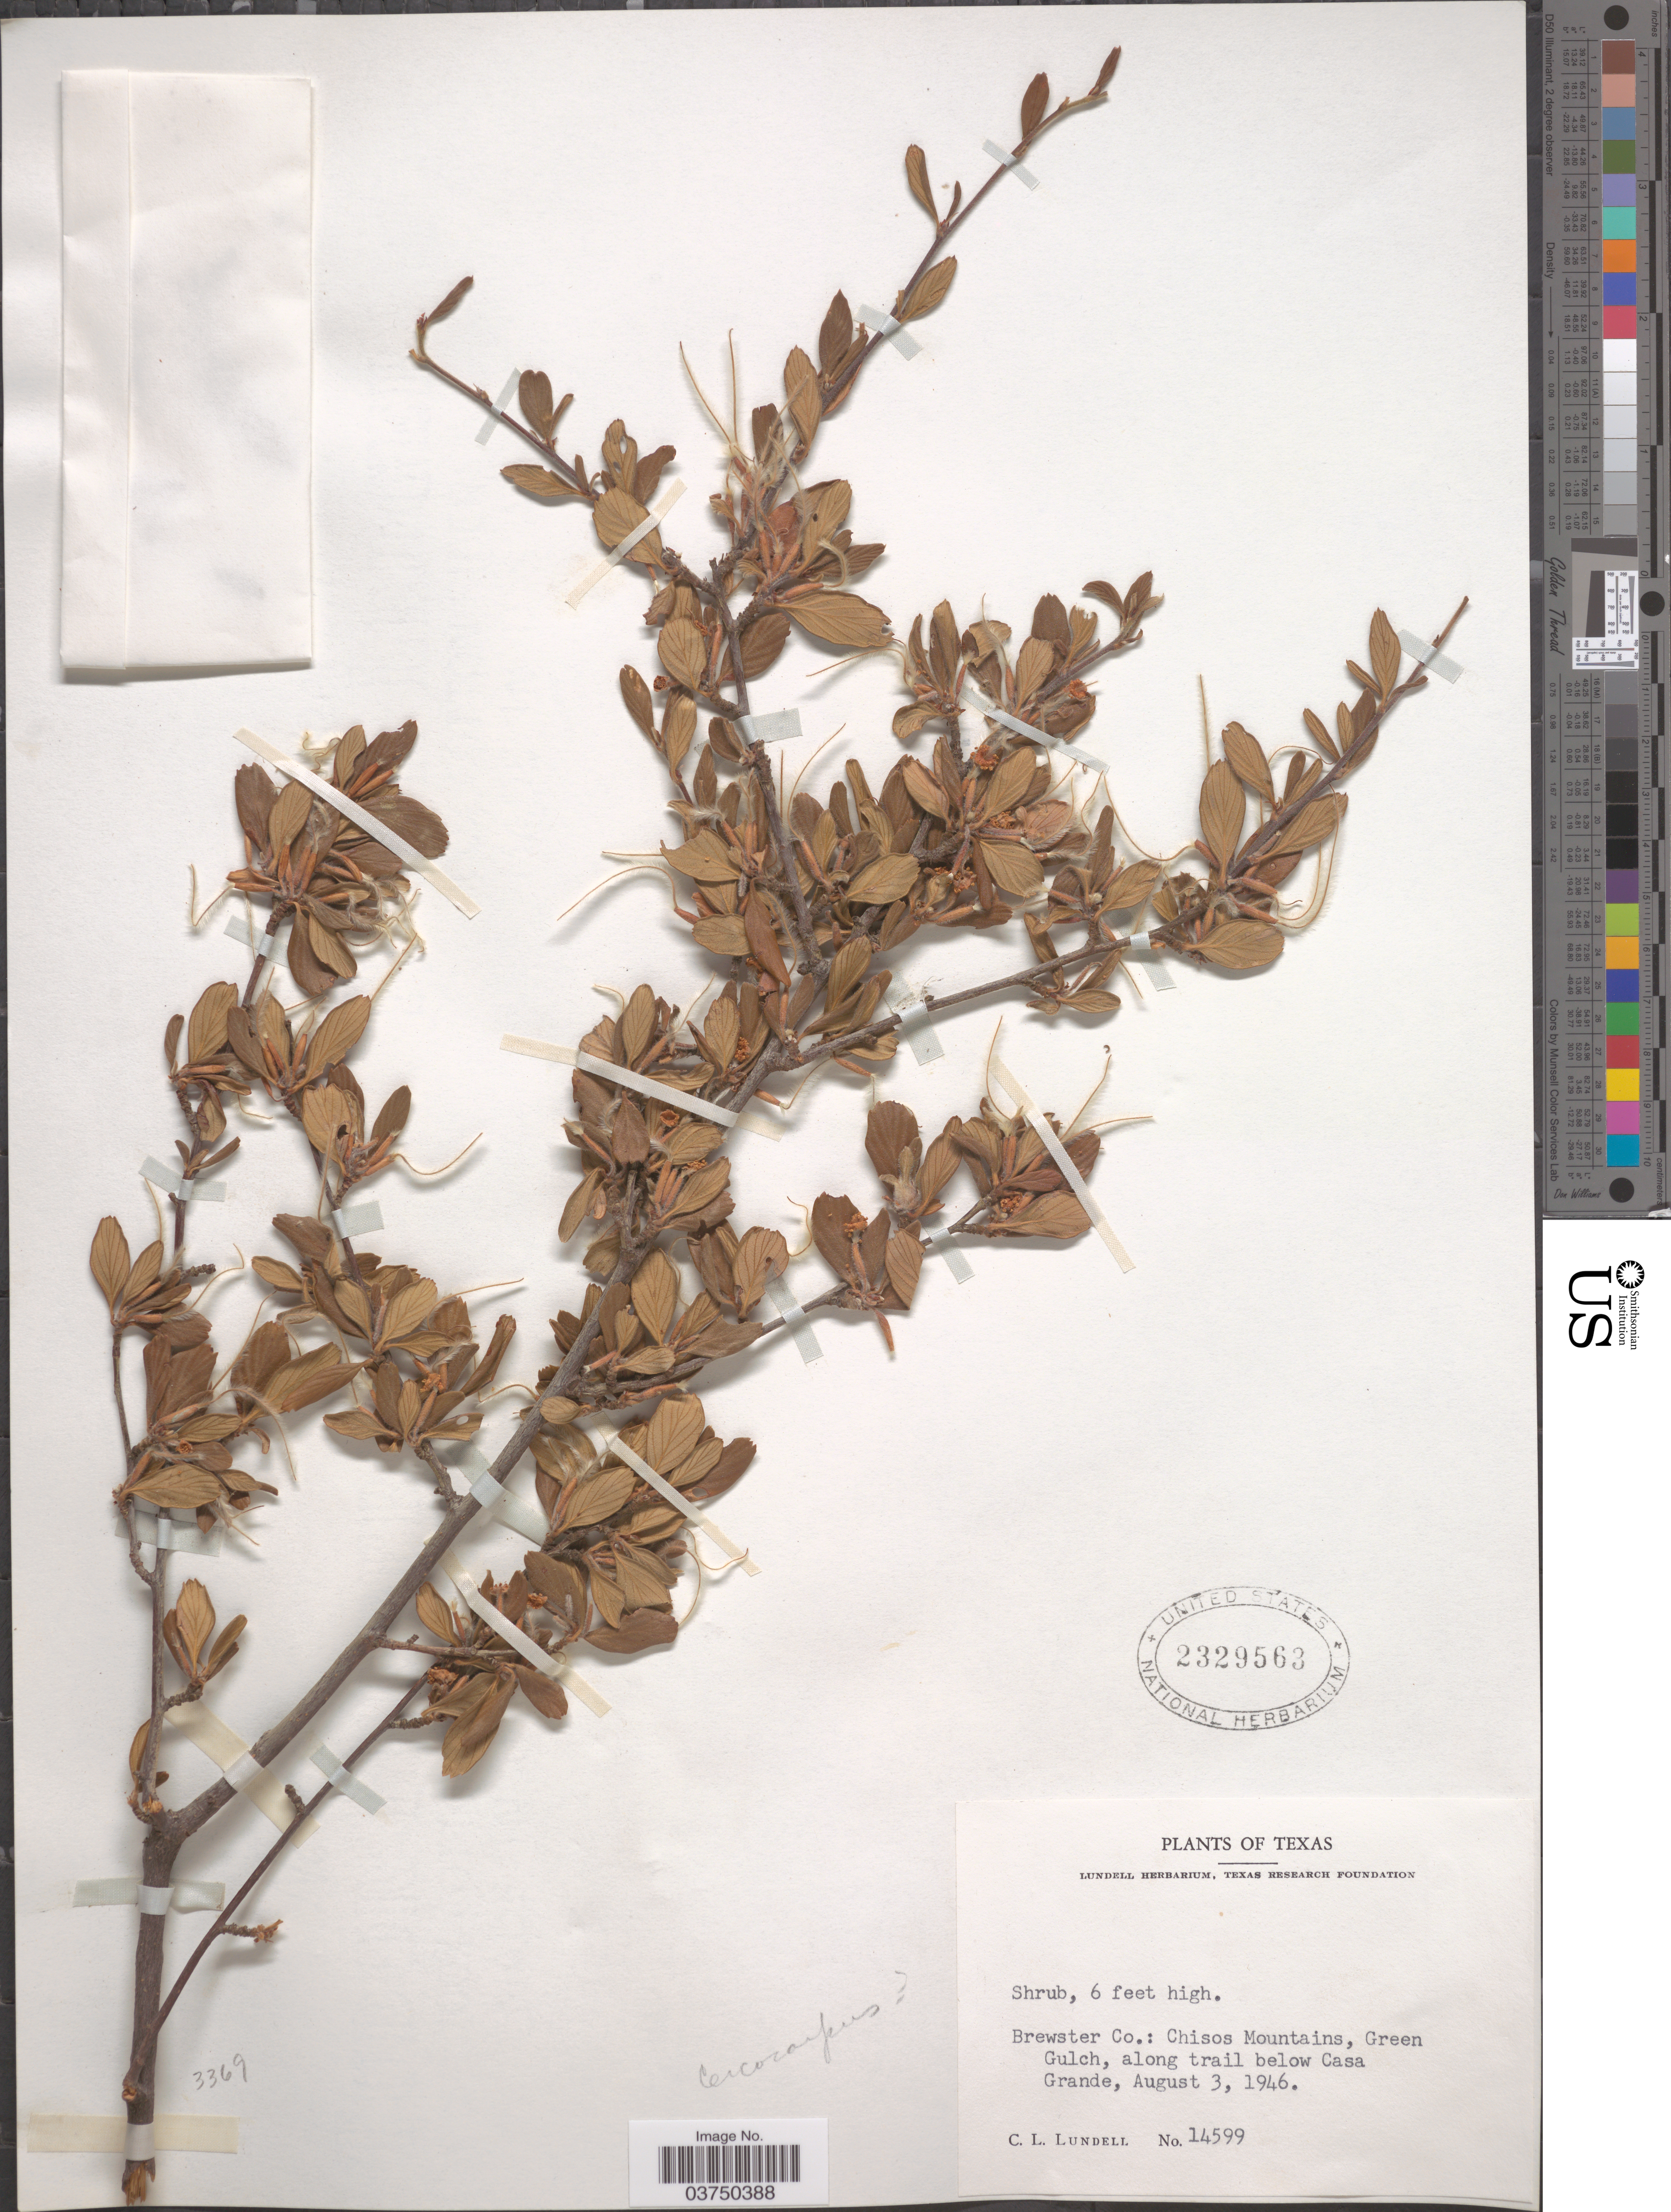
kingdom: Plantae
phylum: Tracheophyta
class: Magnoliopsida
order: Rosales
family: Rosaceae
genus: Cercocarpus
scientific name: Cercocarpus sp.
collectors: C. L. Lundell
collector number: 14599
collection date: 1946-08-03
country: United States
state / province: Texas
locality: Brewster Co.: Chisos Mountains, Green Gulch, along trail below Casa Grande.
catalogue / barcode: US 2329563